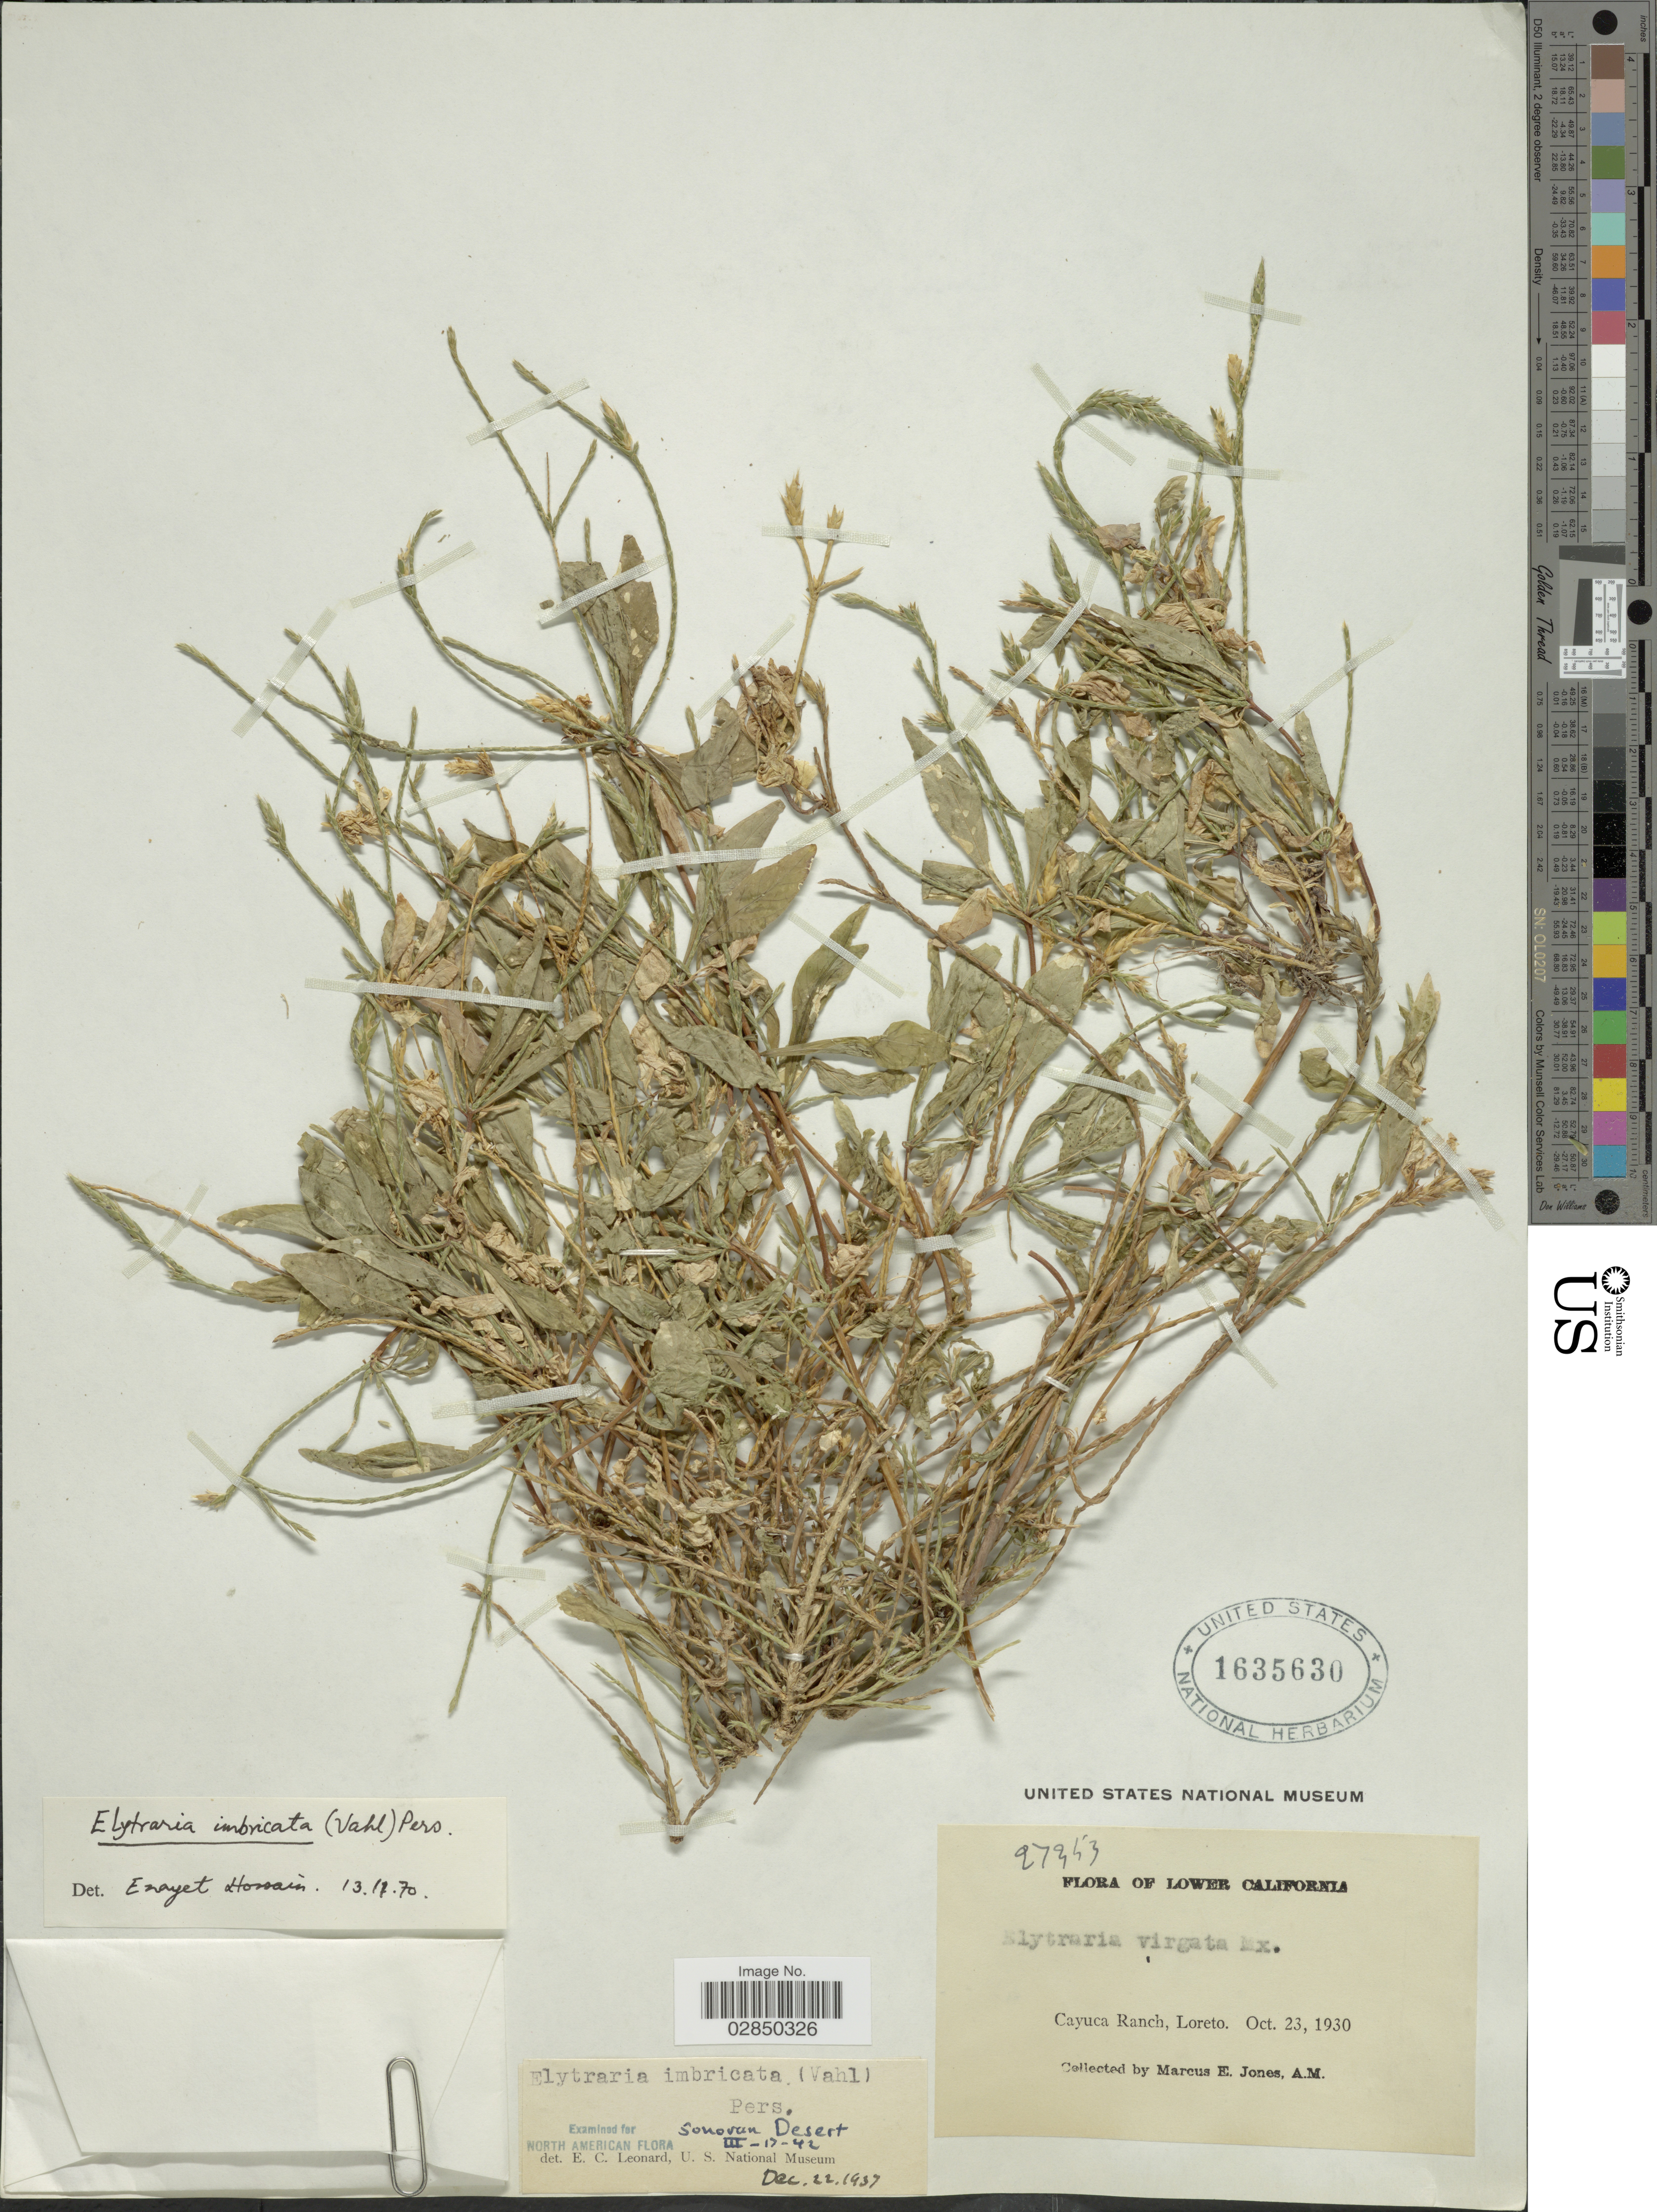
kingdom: Plantae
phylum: Tracheophyta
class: Magnoliopsida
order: Lamiales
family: Acanthaceae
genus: Elytraria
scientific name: Elytraria imbricata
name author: (Vahl) Pers.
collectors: M. E. Jones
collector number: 27353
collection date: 1930-10-23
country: Mexico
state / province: Baja California Sur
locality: Lower California. Cayuca Ranch, Loreto.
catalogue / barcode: US 1635630